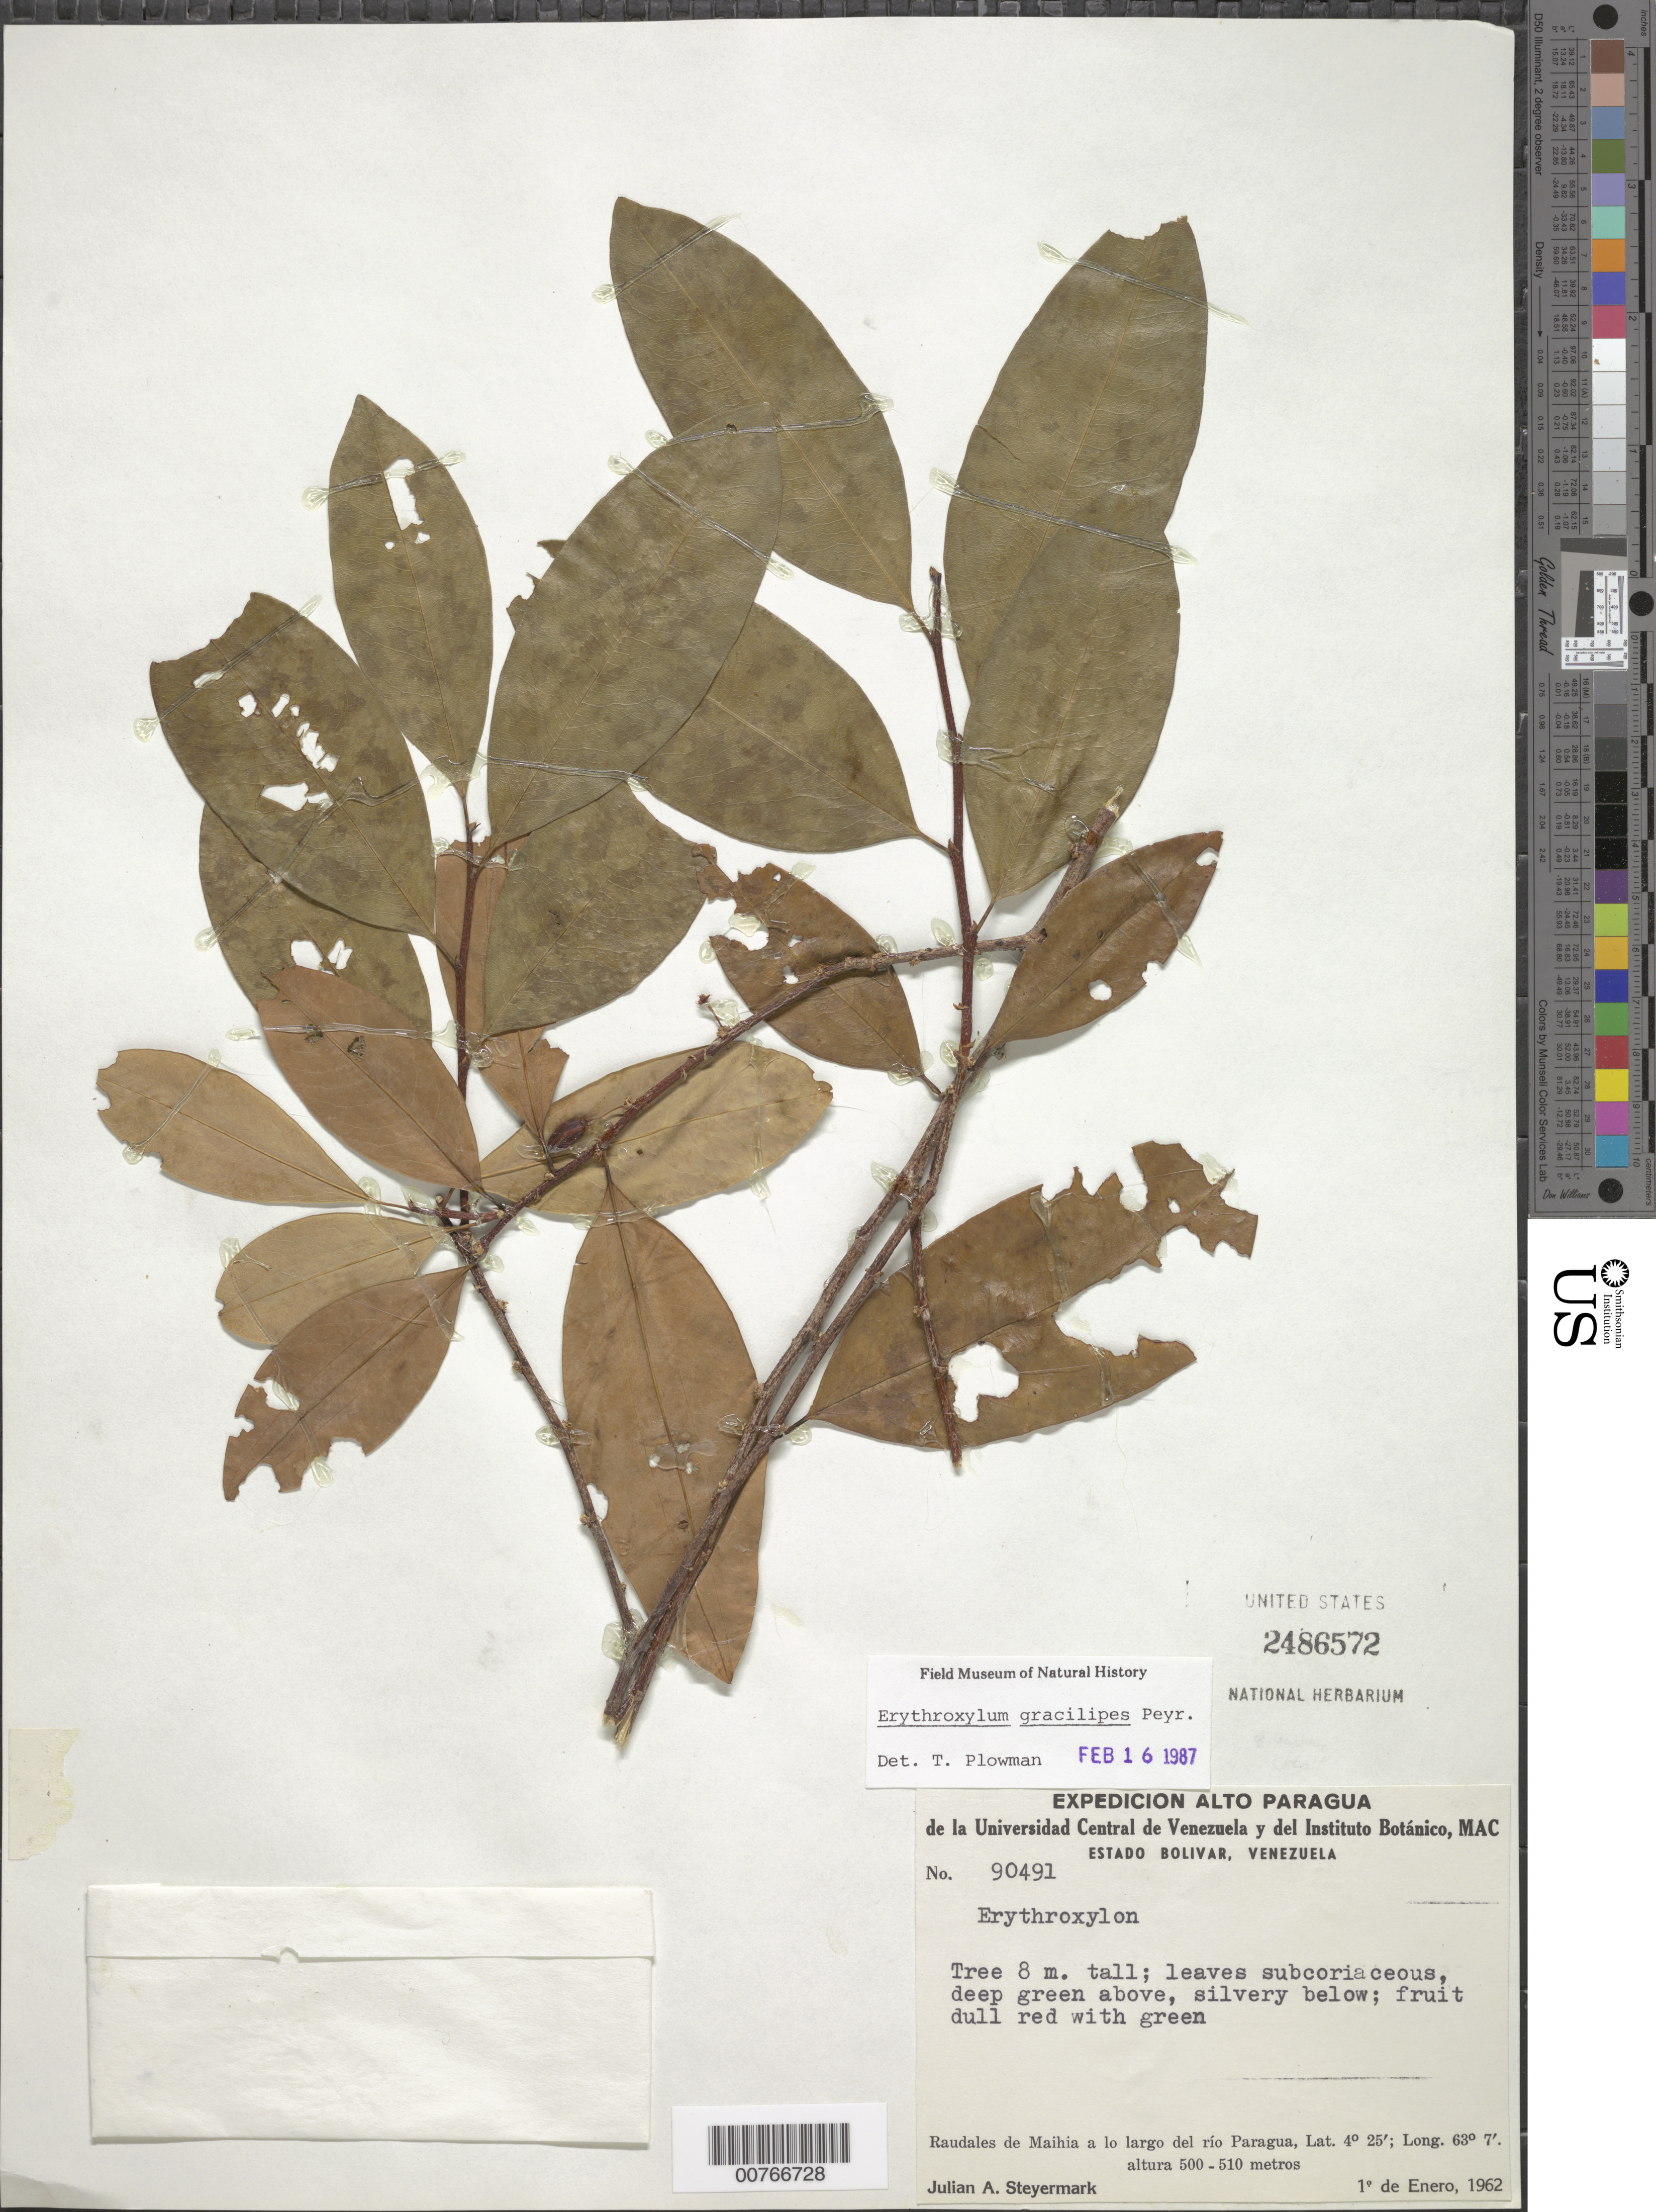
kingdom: Plantae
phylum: Tracheophyta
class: Magnoliopsida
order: Malpighiales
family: Erythroxylaceae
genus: Erythroxylum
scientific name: Erythroxylum gracilipes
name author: Peyr.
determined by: Plowman, Timothy C.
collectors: J. Steyermark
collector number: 90491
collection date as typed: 1-Jan-62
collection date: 1962-01-01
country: Venezuela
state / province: Bolívar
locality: Raudales de Maihia, Rió Paragua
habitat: Raudales a lo largo del río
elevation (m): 500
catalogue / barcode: US 2486572